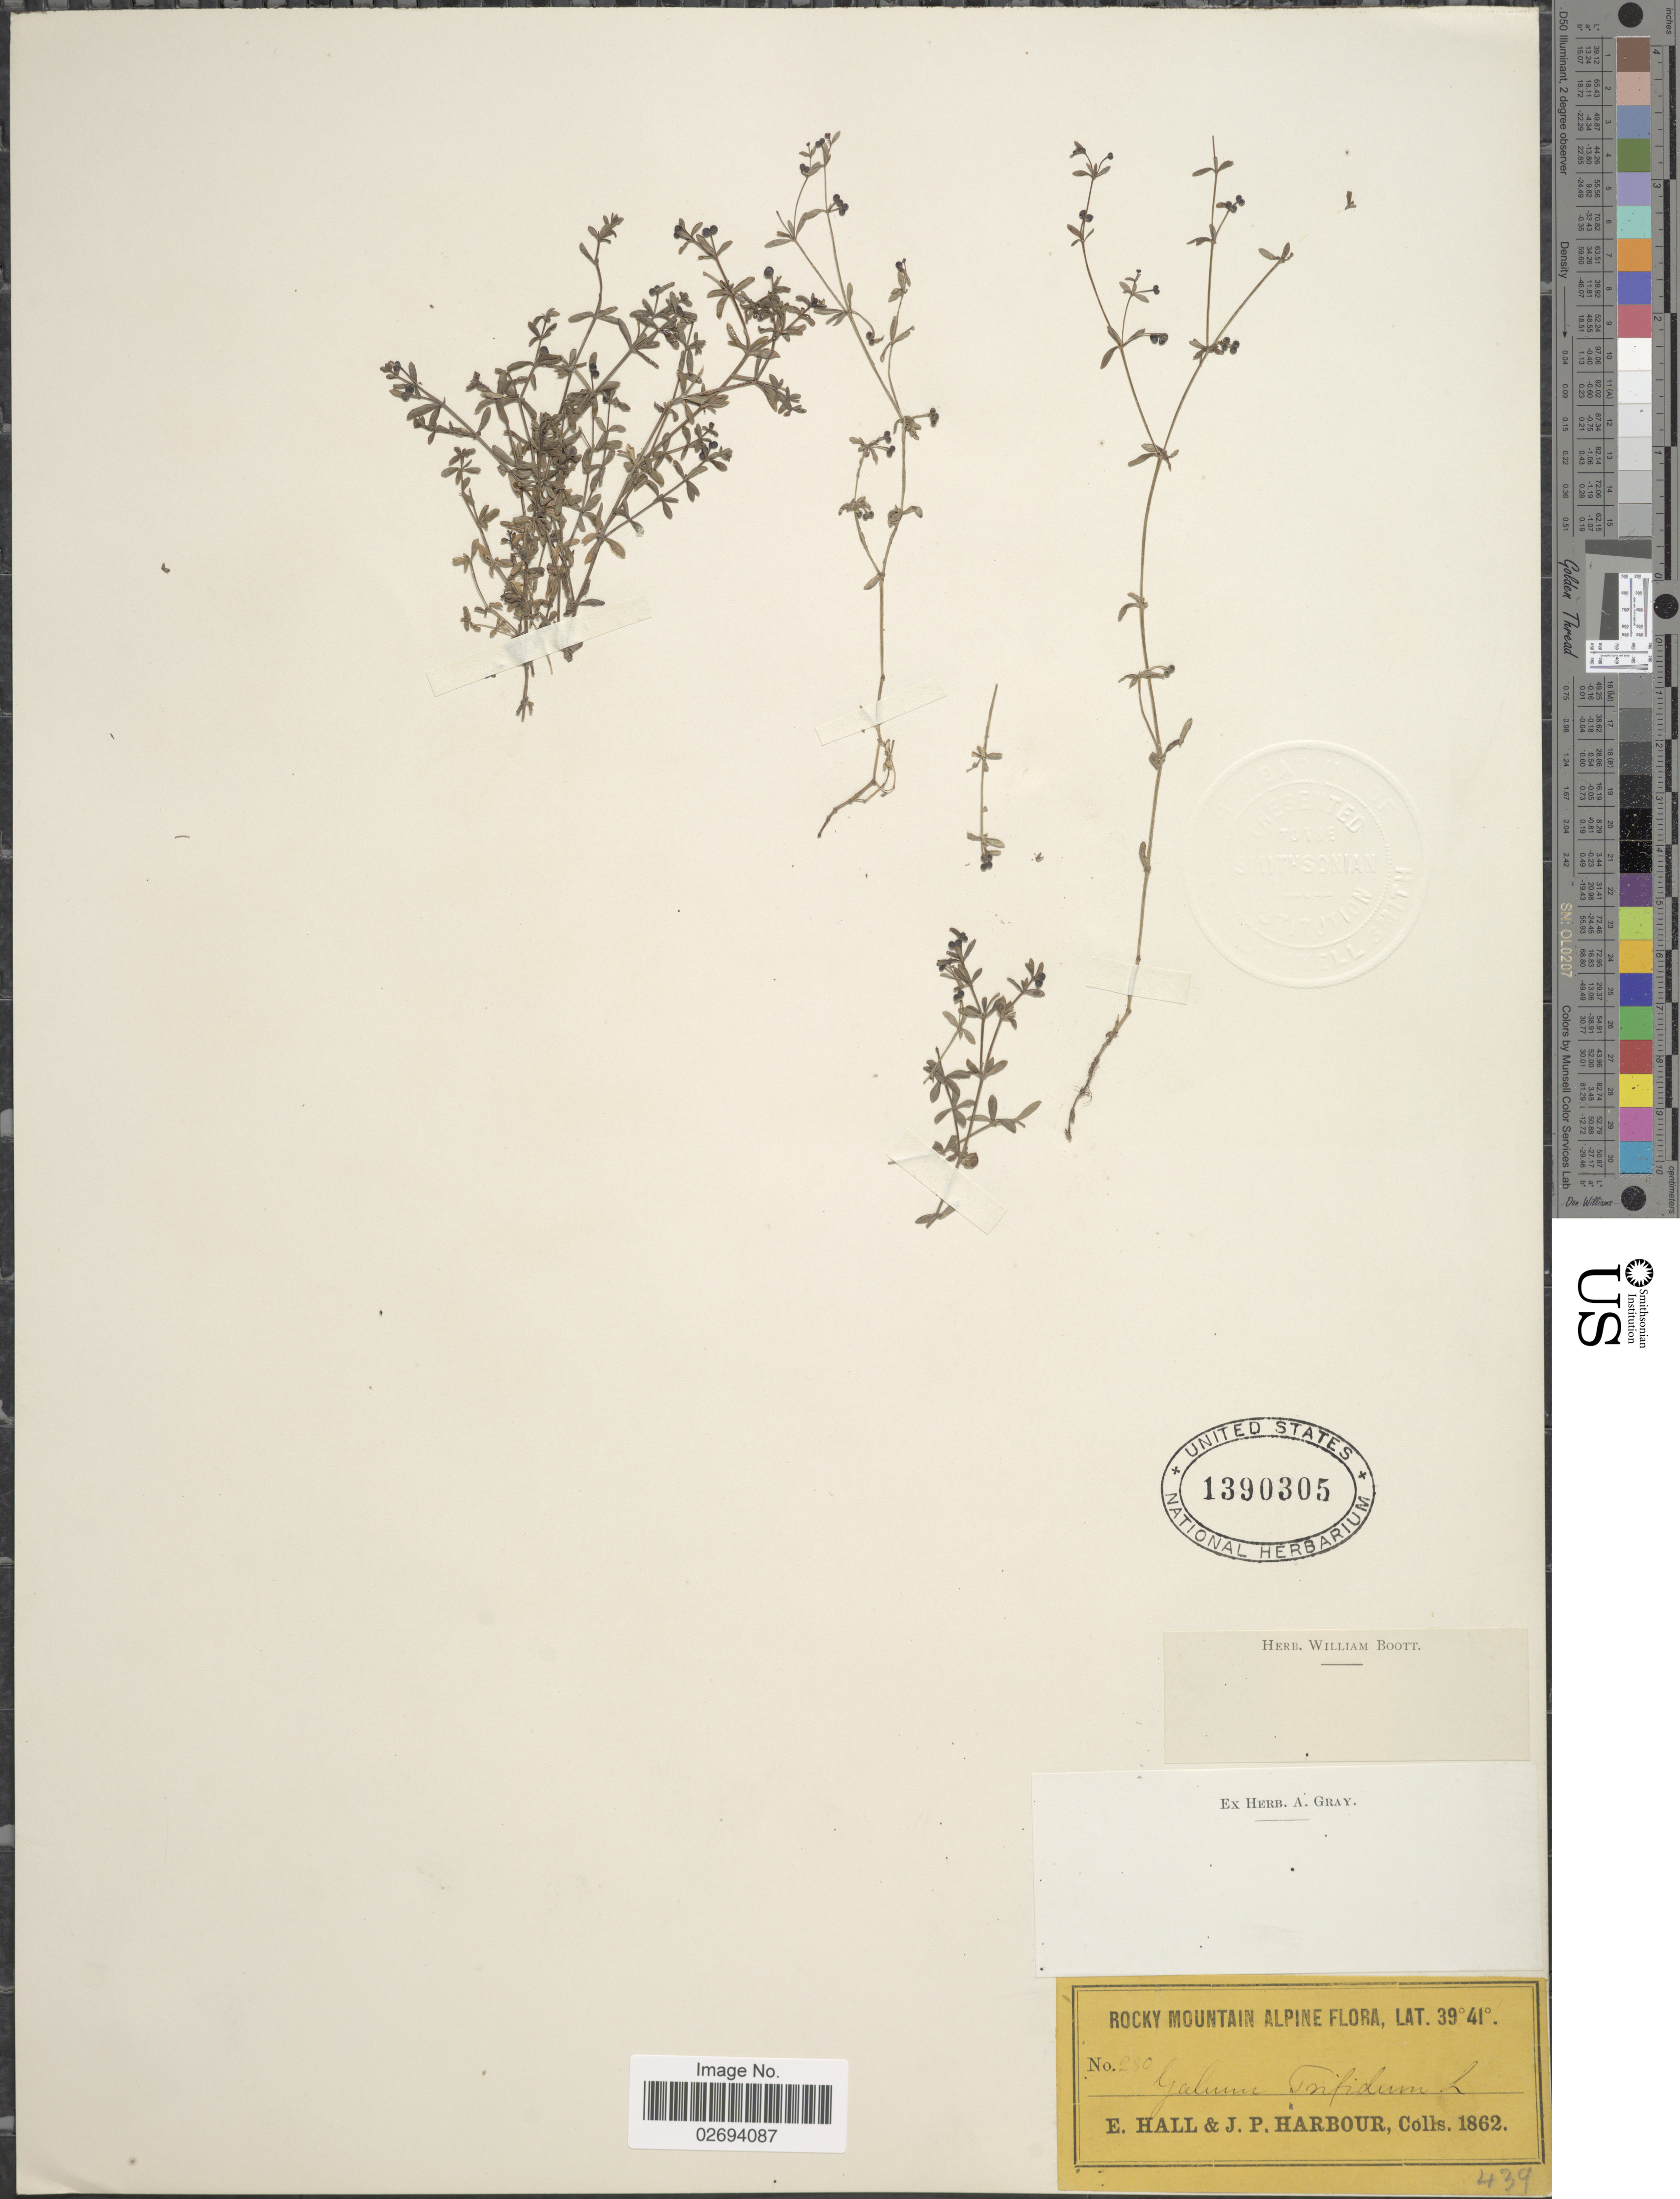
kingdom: Plantae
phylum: Tracheophyta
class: Magnoliopsida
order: Gentianales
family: Rubiaceae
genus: Galium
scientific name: Galium trifidum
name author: L.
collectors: E. Hall & J. Harbour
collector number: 230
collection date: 1862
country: United States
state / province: Colorado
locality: Rocky Mtns. Alpine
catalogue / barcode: US 1390305